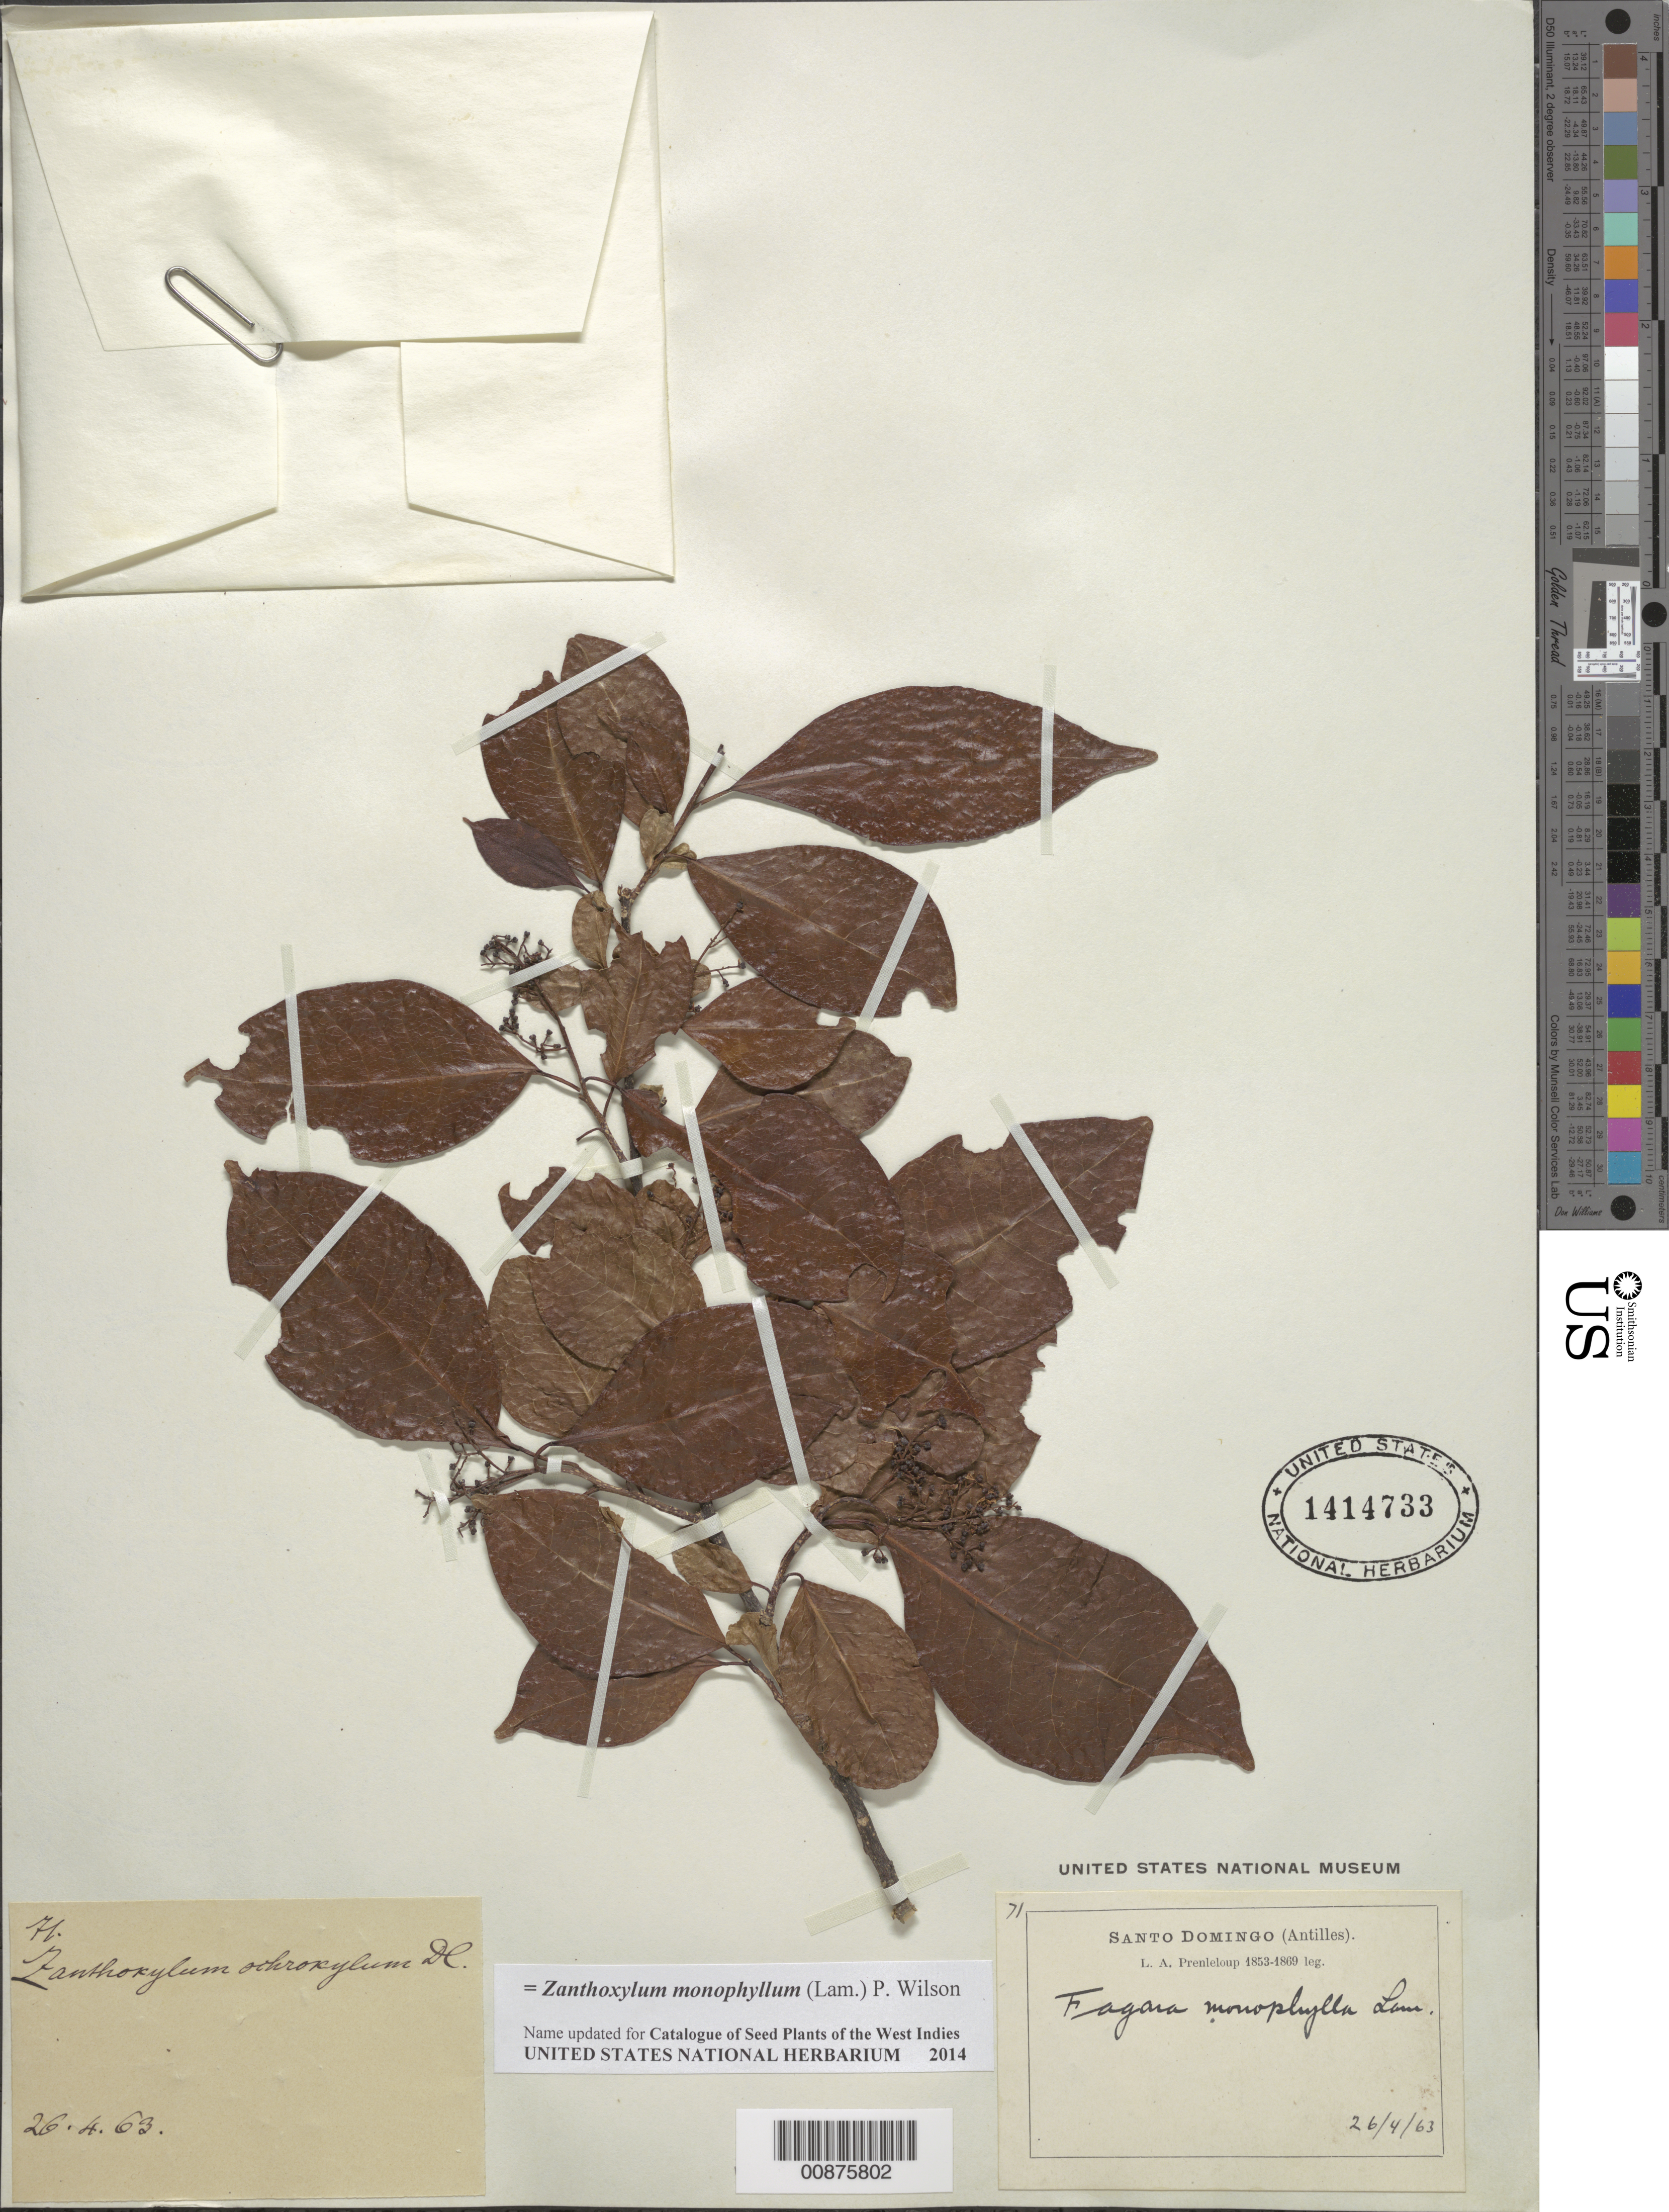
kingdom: Plantae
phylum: Tracheophyta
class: Magnoliopsida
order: Sapindales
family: Rutaceae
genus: Zanthoxylum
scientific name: Zanthoxylum monophyllum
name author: (Lam.) P. Wilson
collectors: L. Prenleloup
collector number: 71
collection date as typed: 26 Apr 1963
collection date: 1963-04-26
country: Dominican Republic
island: Hispaniola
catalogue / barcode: US 1414733